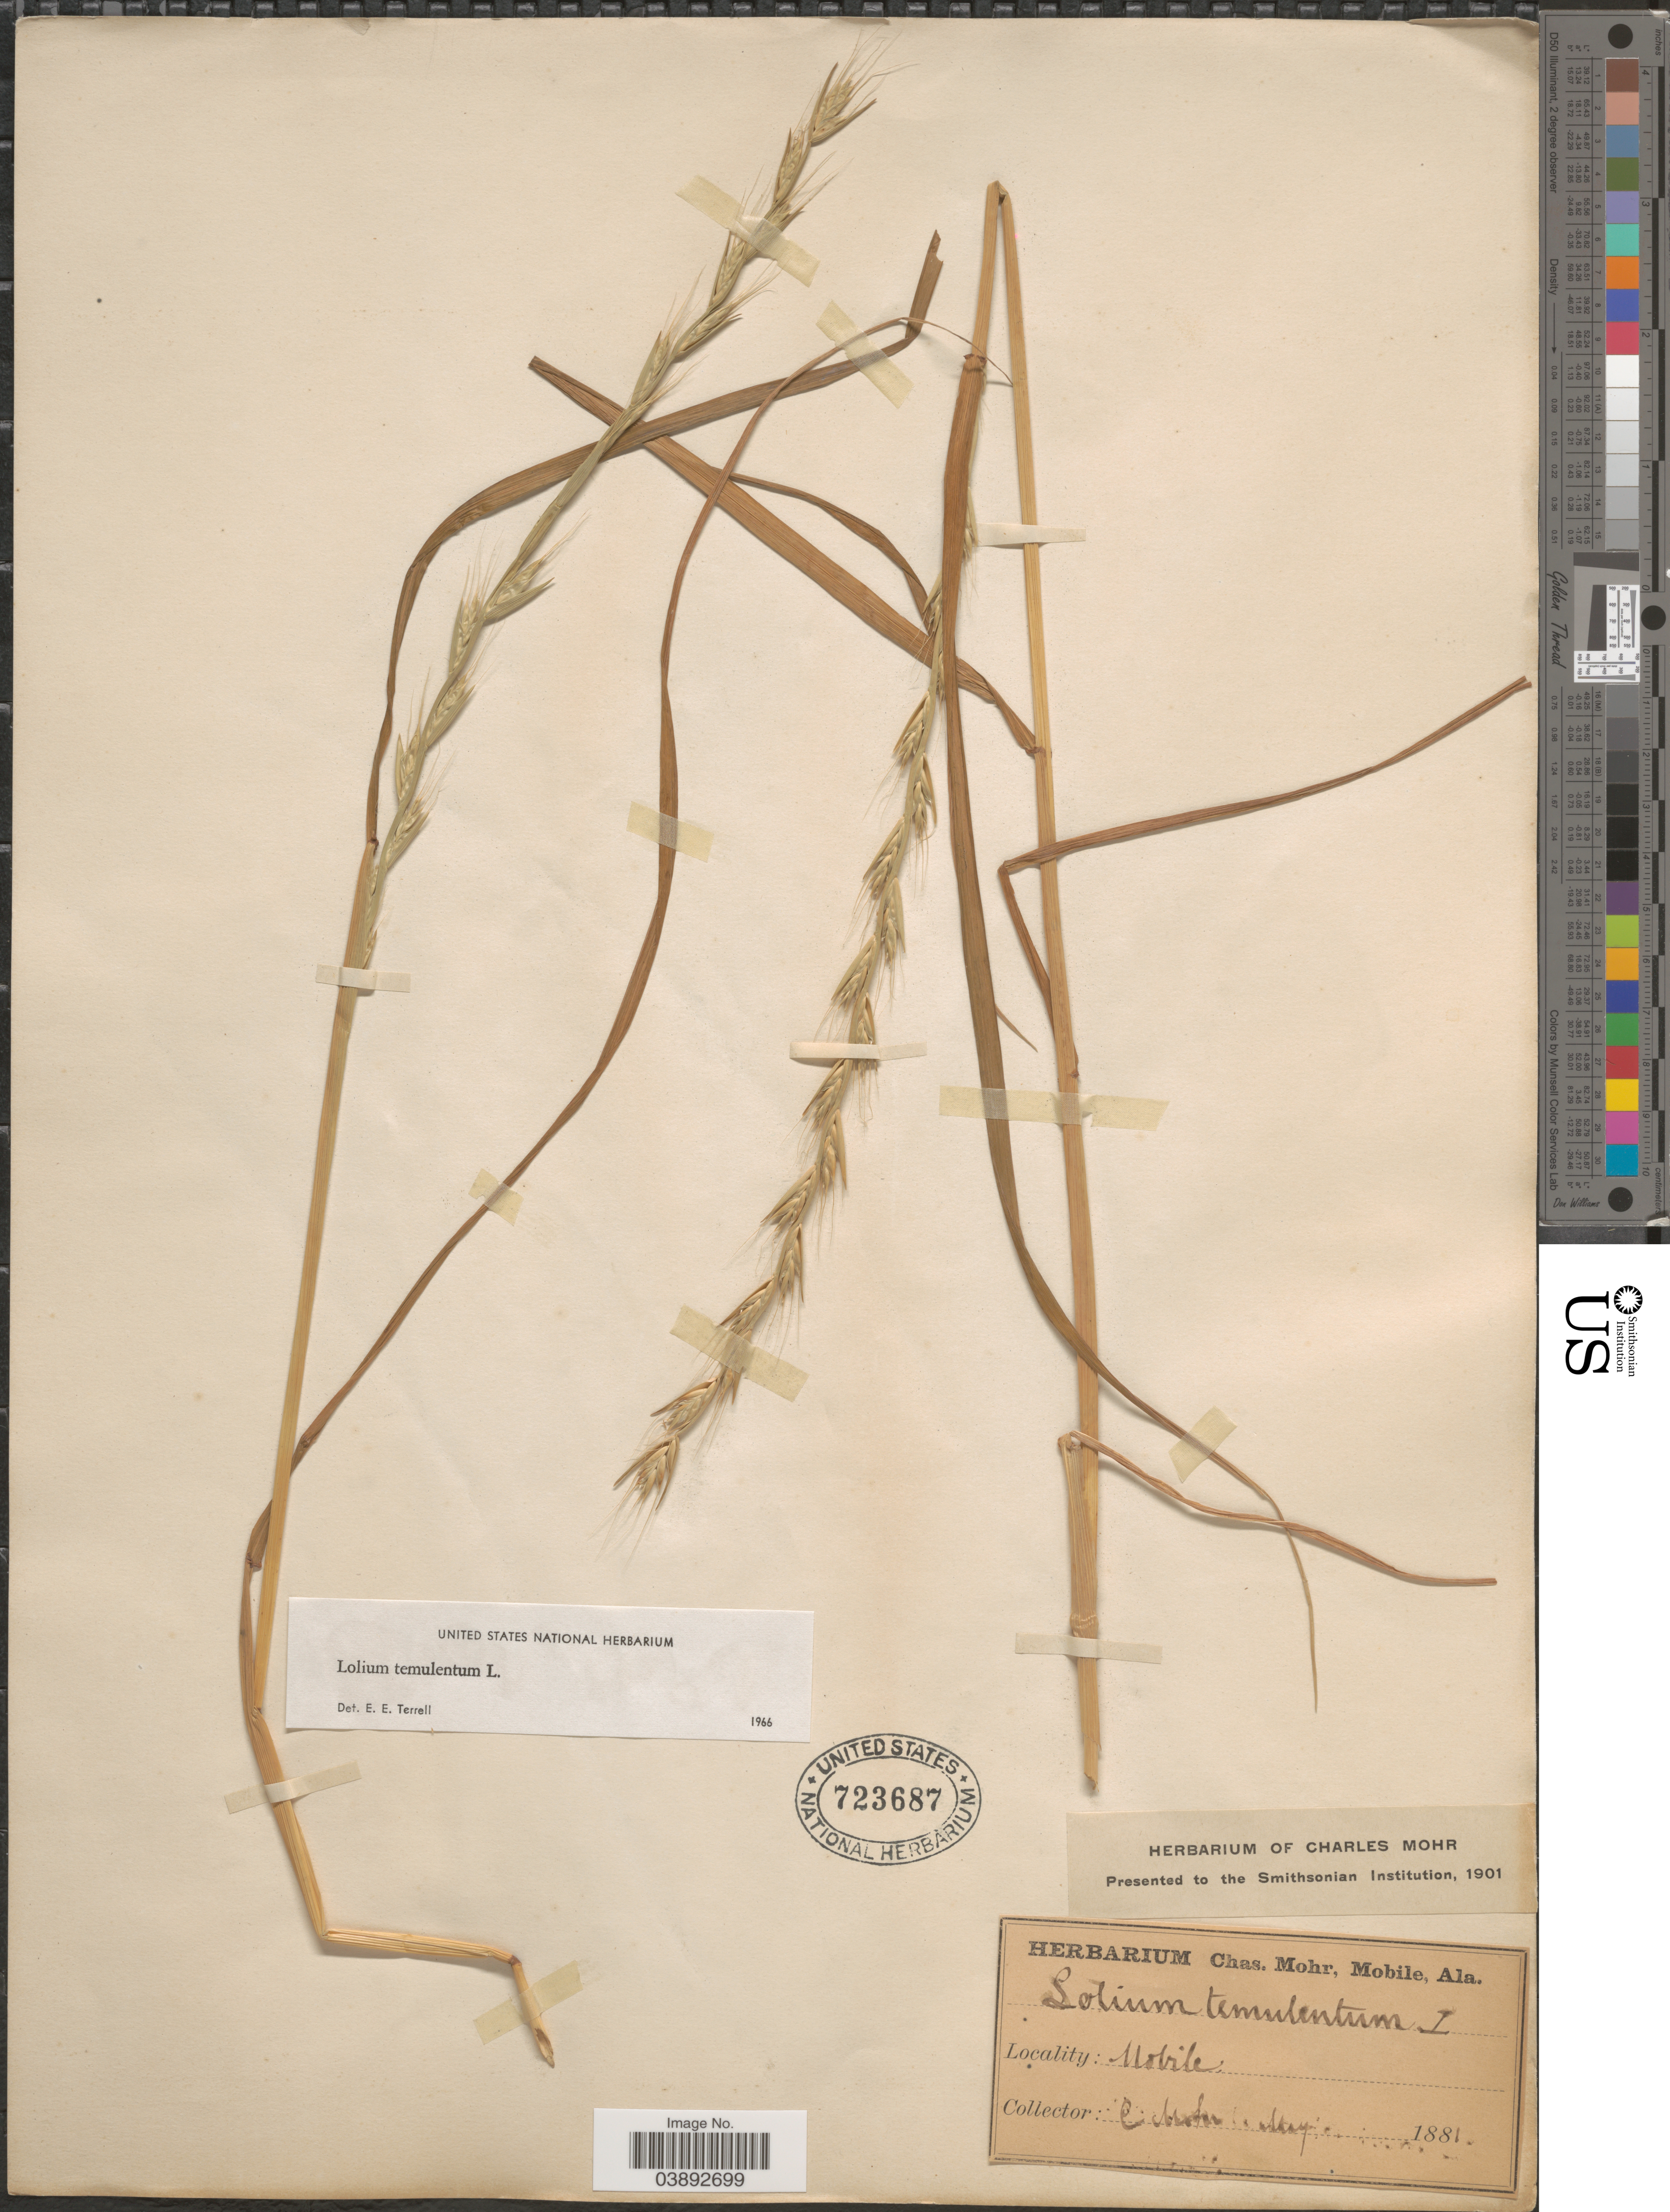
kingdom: Plantae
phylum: Tracheophyta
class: Liliopsida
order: Poales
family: Poaceae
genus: Lolium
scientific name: Lolium temulentum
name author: L.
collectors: Mohr, C. T. (herbarium)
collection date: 1881-05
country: United States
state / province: Alabama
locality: Mobile.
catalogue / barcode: US 723687